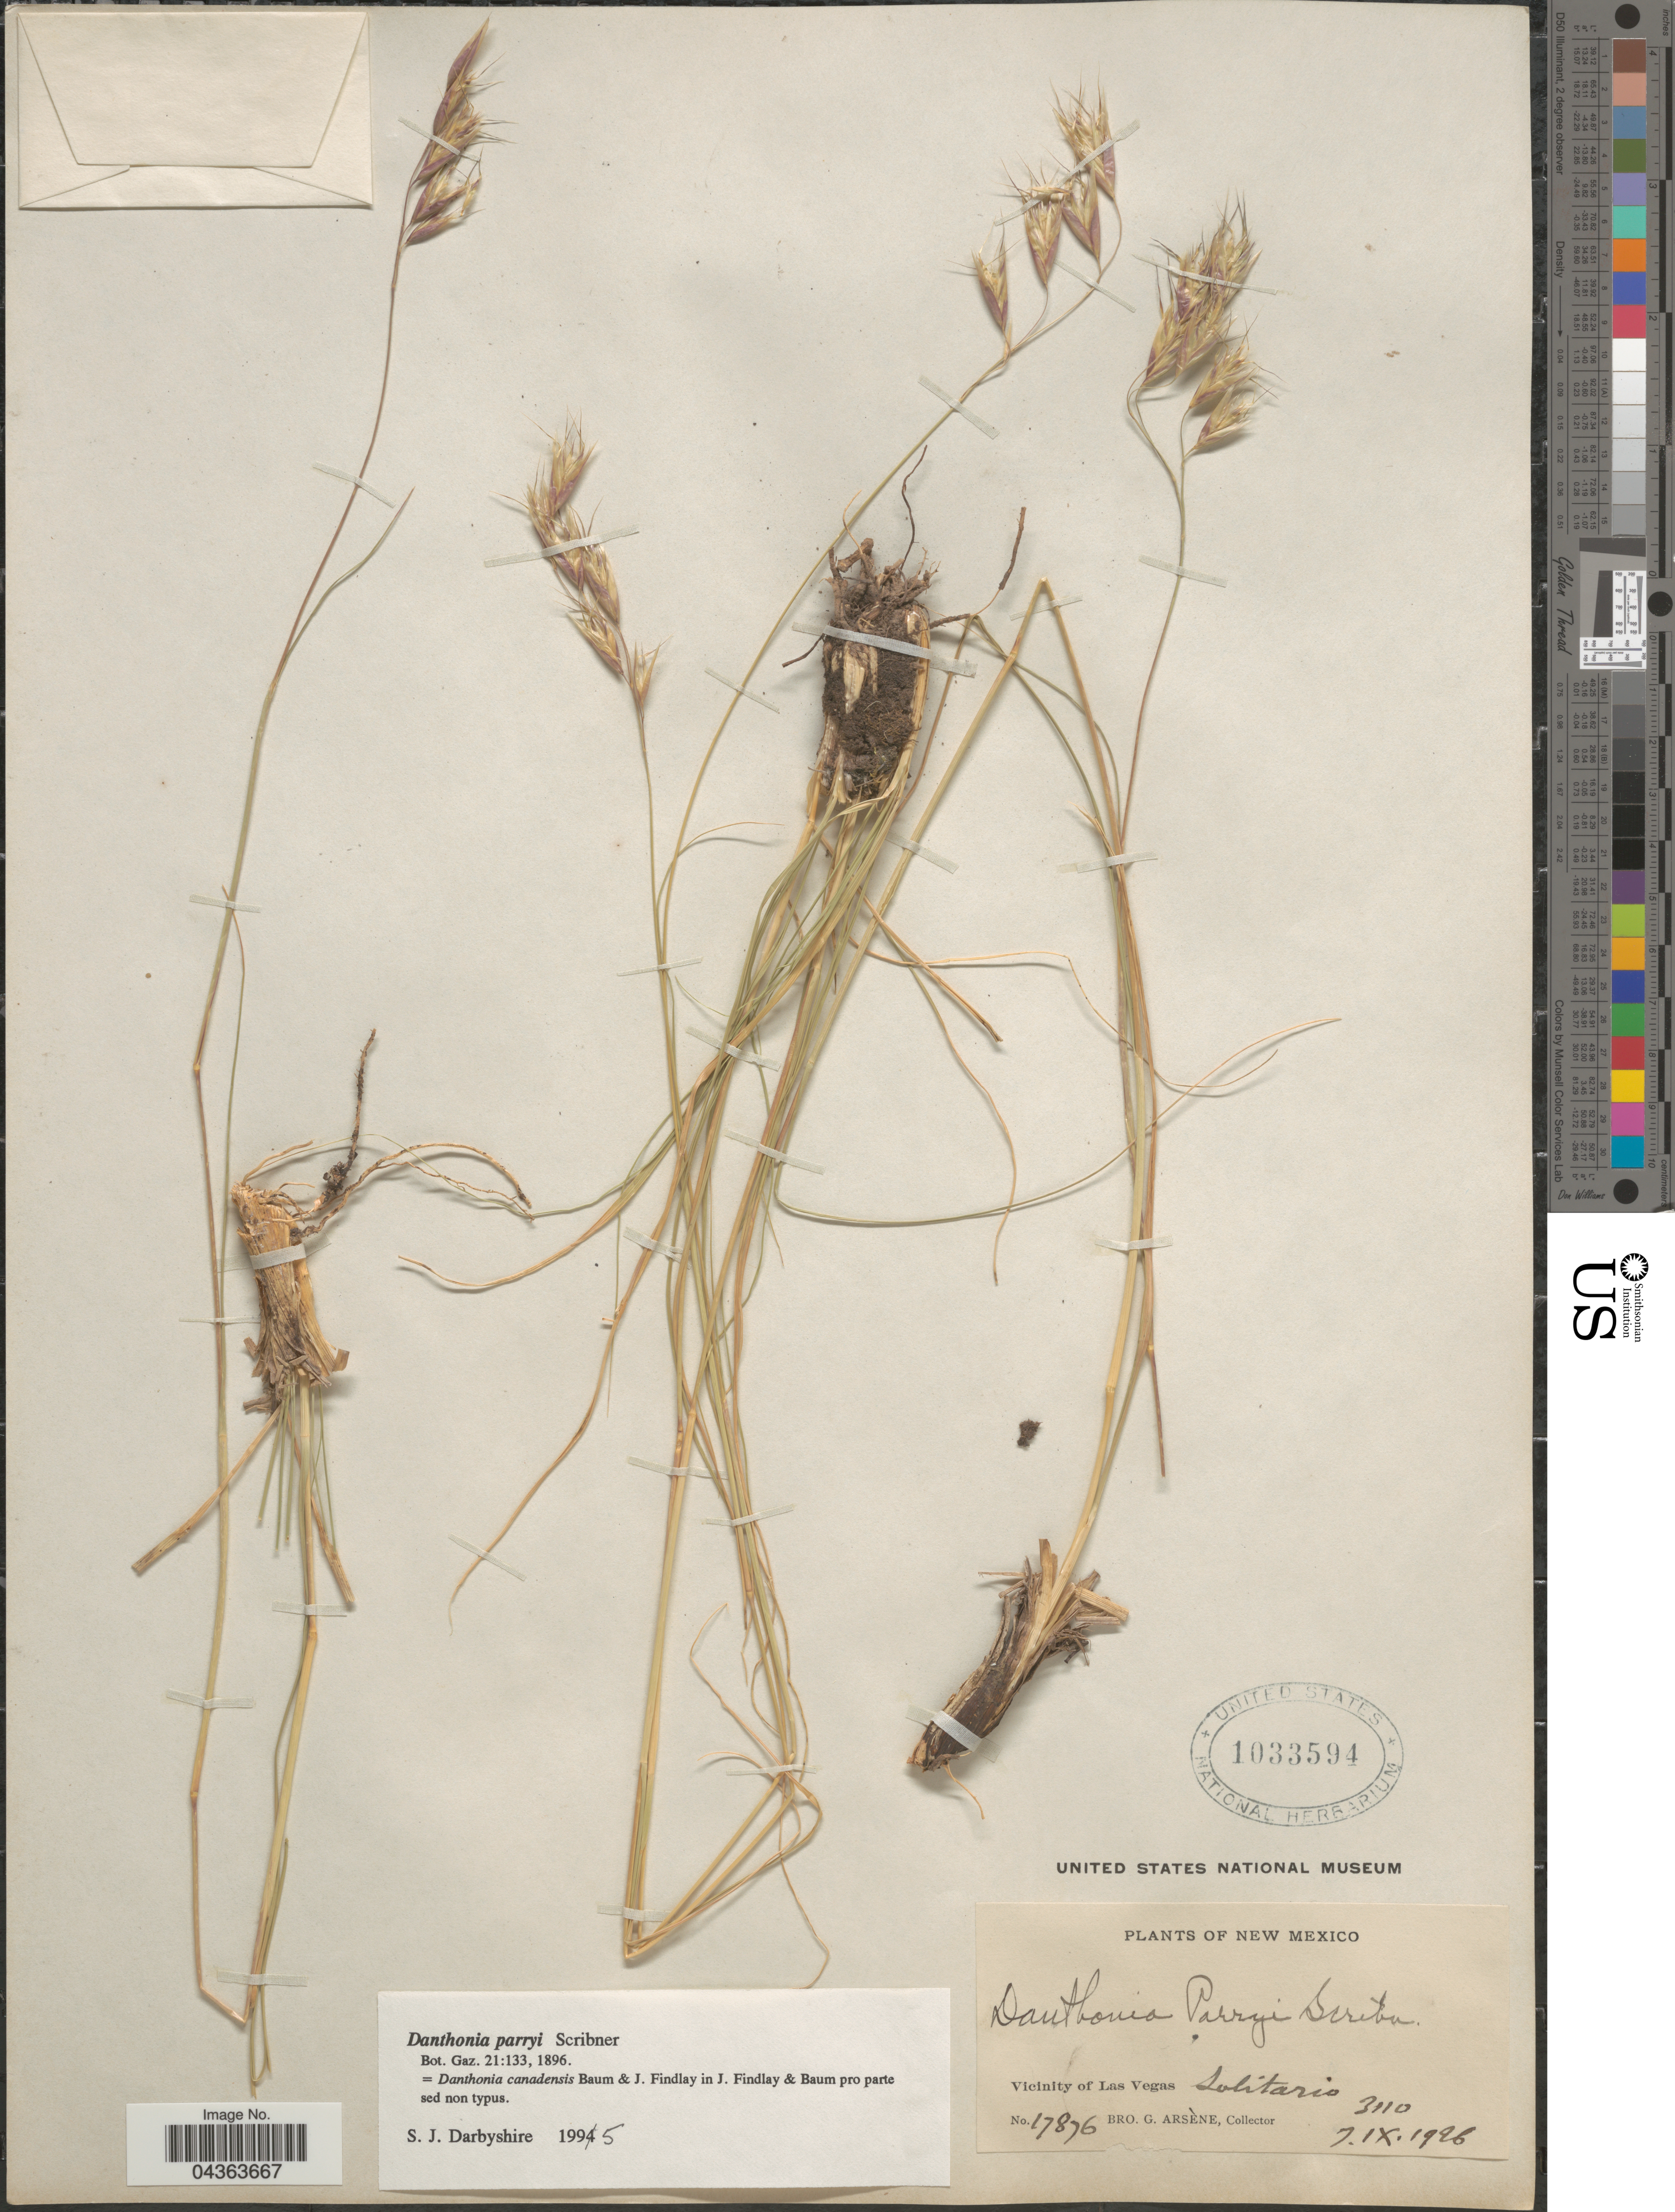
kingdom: Plantae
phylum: Tracheophyta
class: Liliopsida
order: Poales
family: Poaceae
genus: Danthonia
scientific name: Danthonia parryi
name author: Scribn.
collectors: Bro. G. Arsène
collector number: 17876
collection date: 1926-09-07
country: United States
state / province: New Mexico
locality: Vicinity of Las Vegas. Solitario.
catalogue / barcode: US 1033594